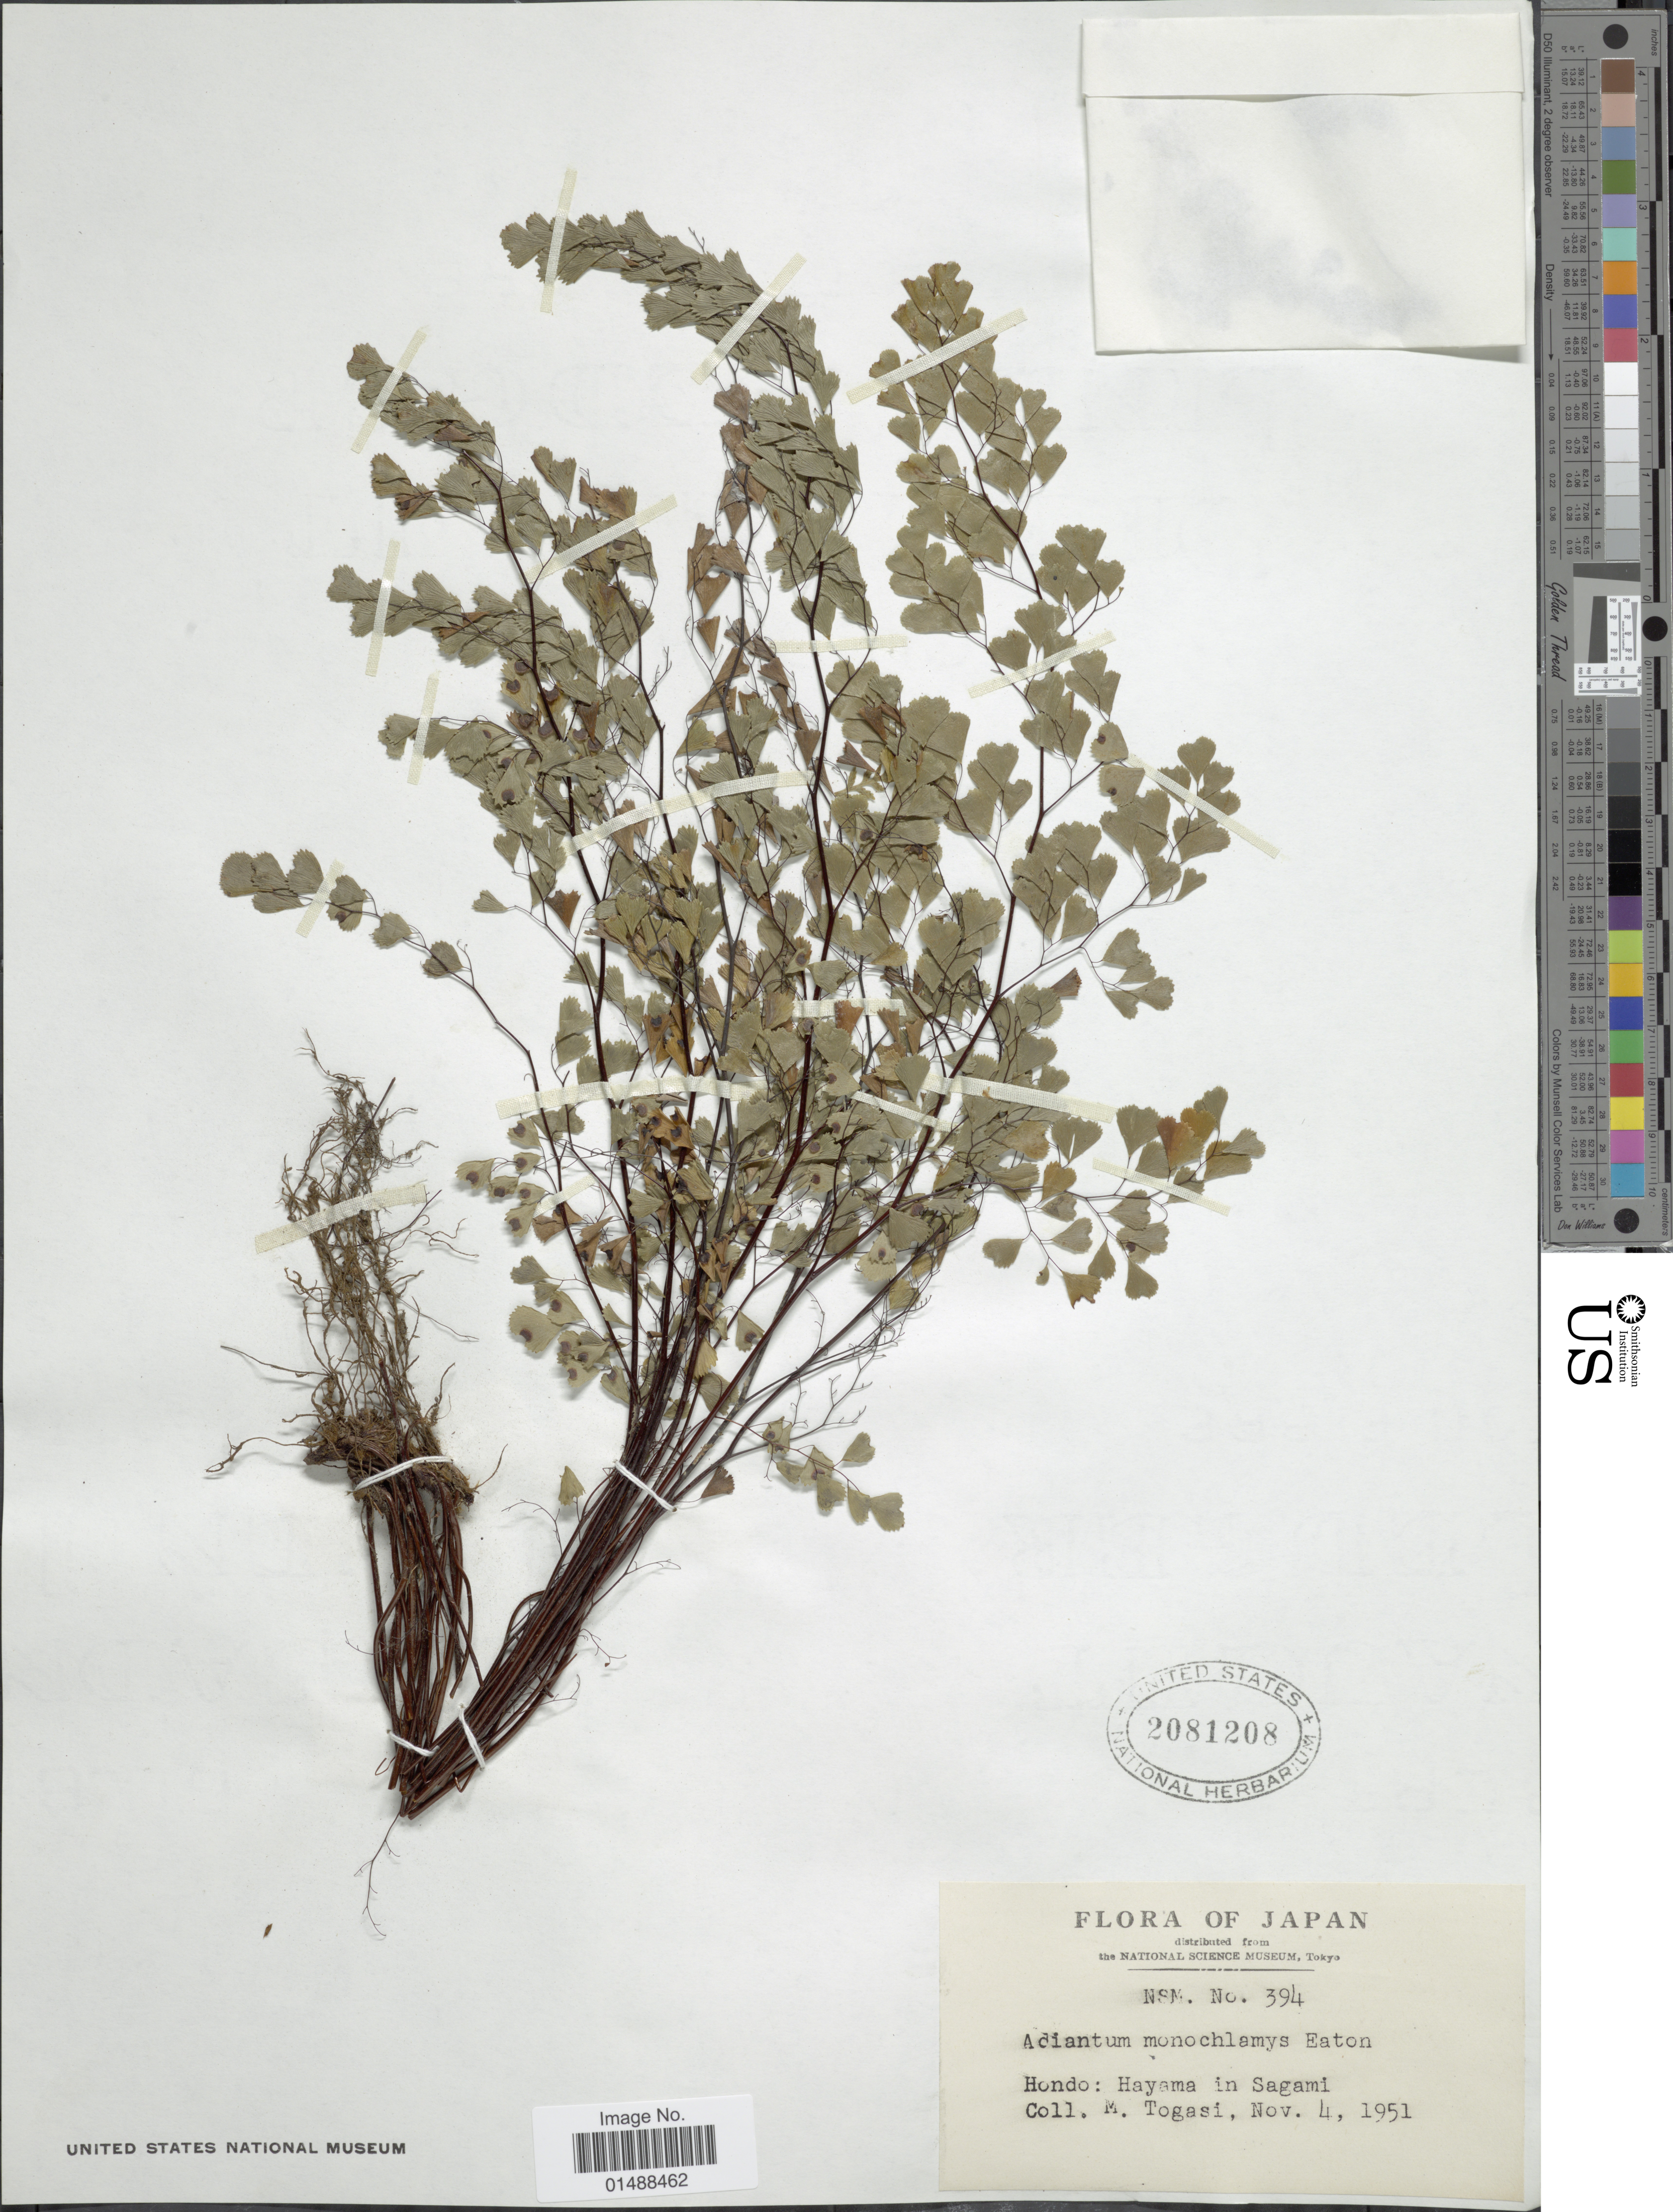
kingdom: Plantae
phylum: Tracheophyta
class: Polypodiopsida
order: Polypodiales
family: Pteridaceae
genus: Adiantum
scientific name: Adiantum monochlamys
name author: D.C. Eaton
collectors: M. Togasi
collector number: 394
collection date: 1951-11-04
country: Japan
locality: Japan, Hondo: Hayama in Sagami.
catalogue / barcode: US 2081208